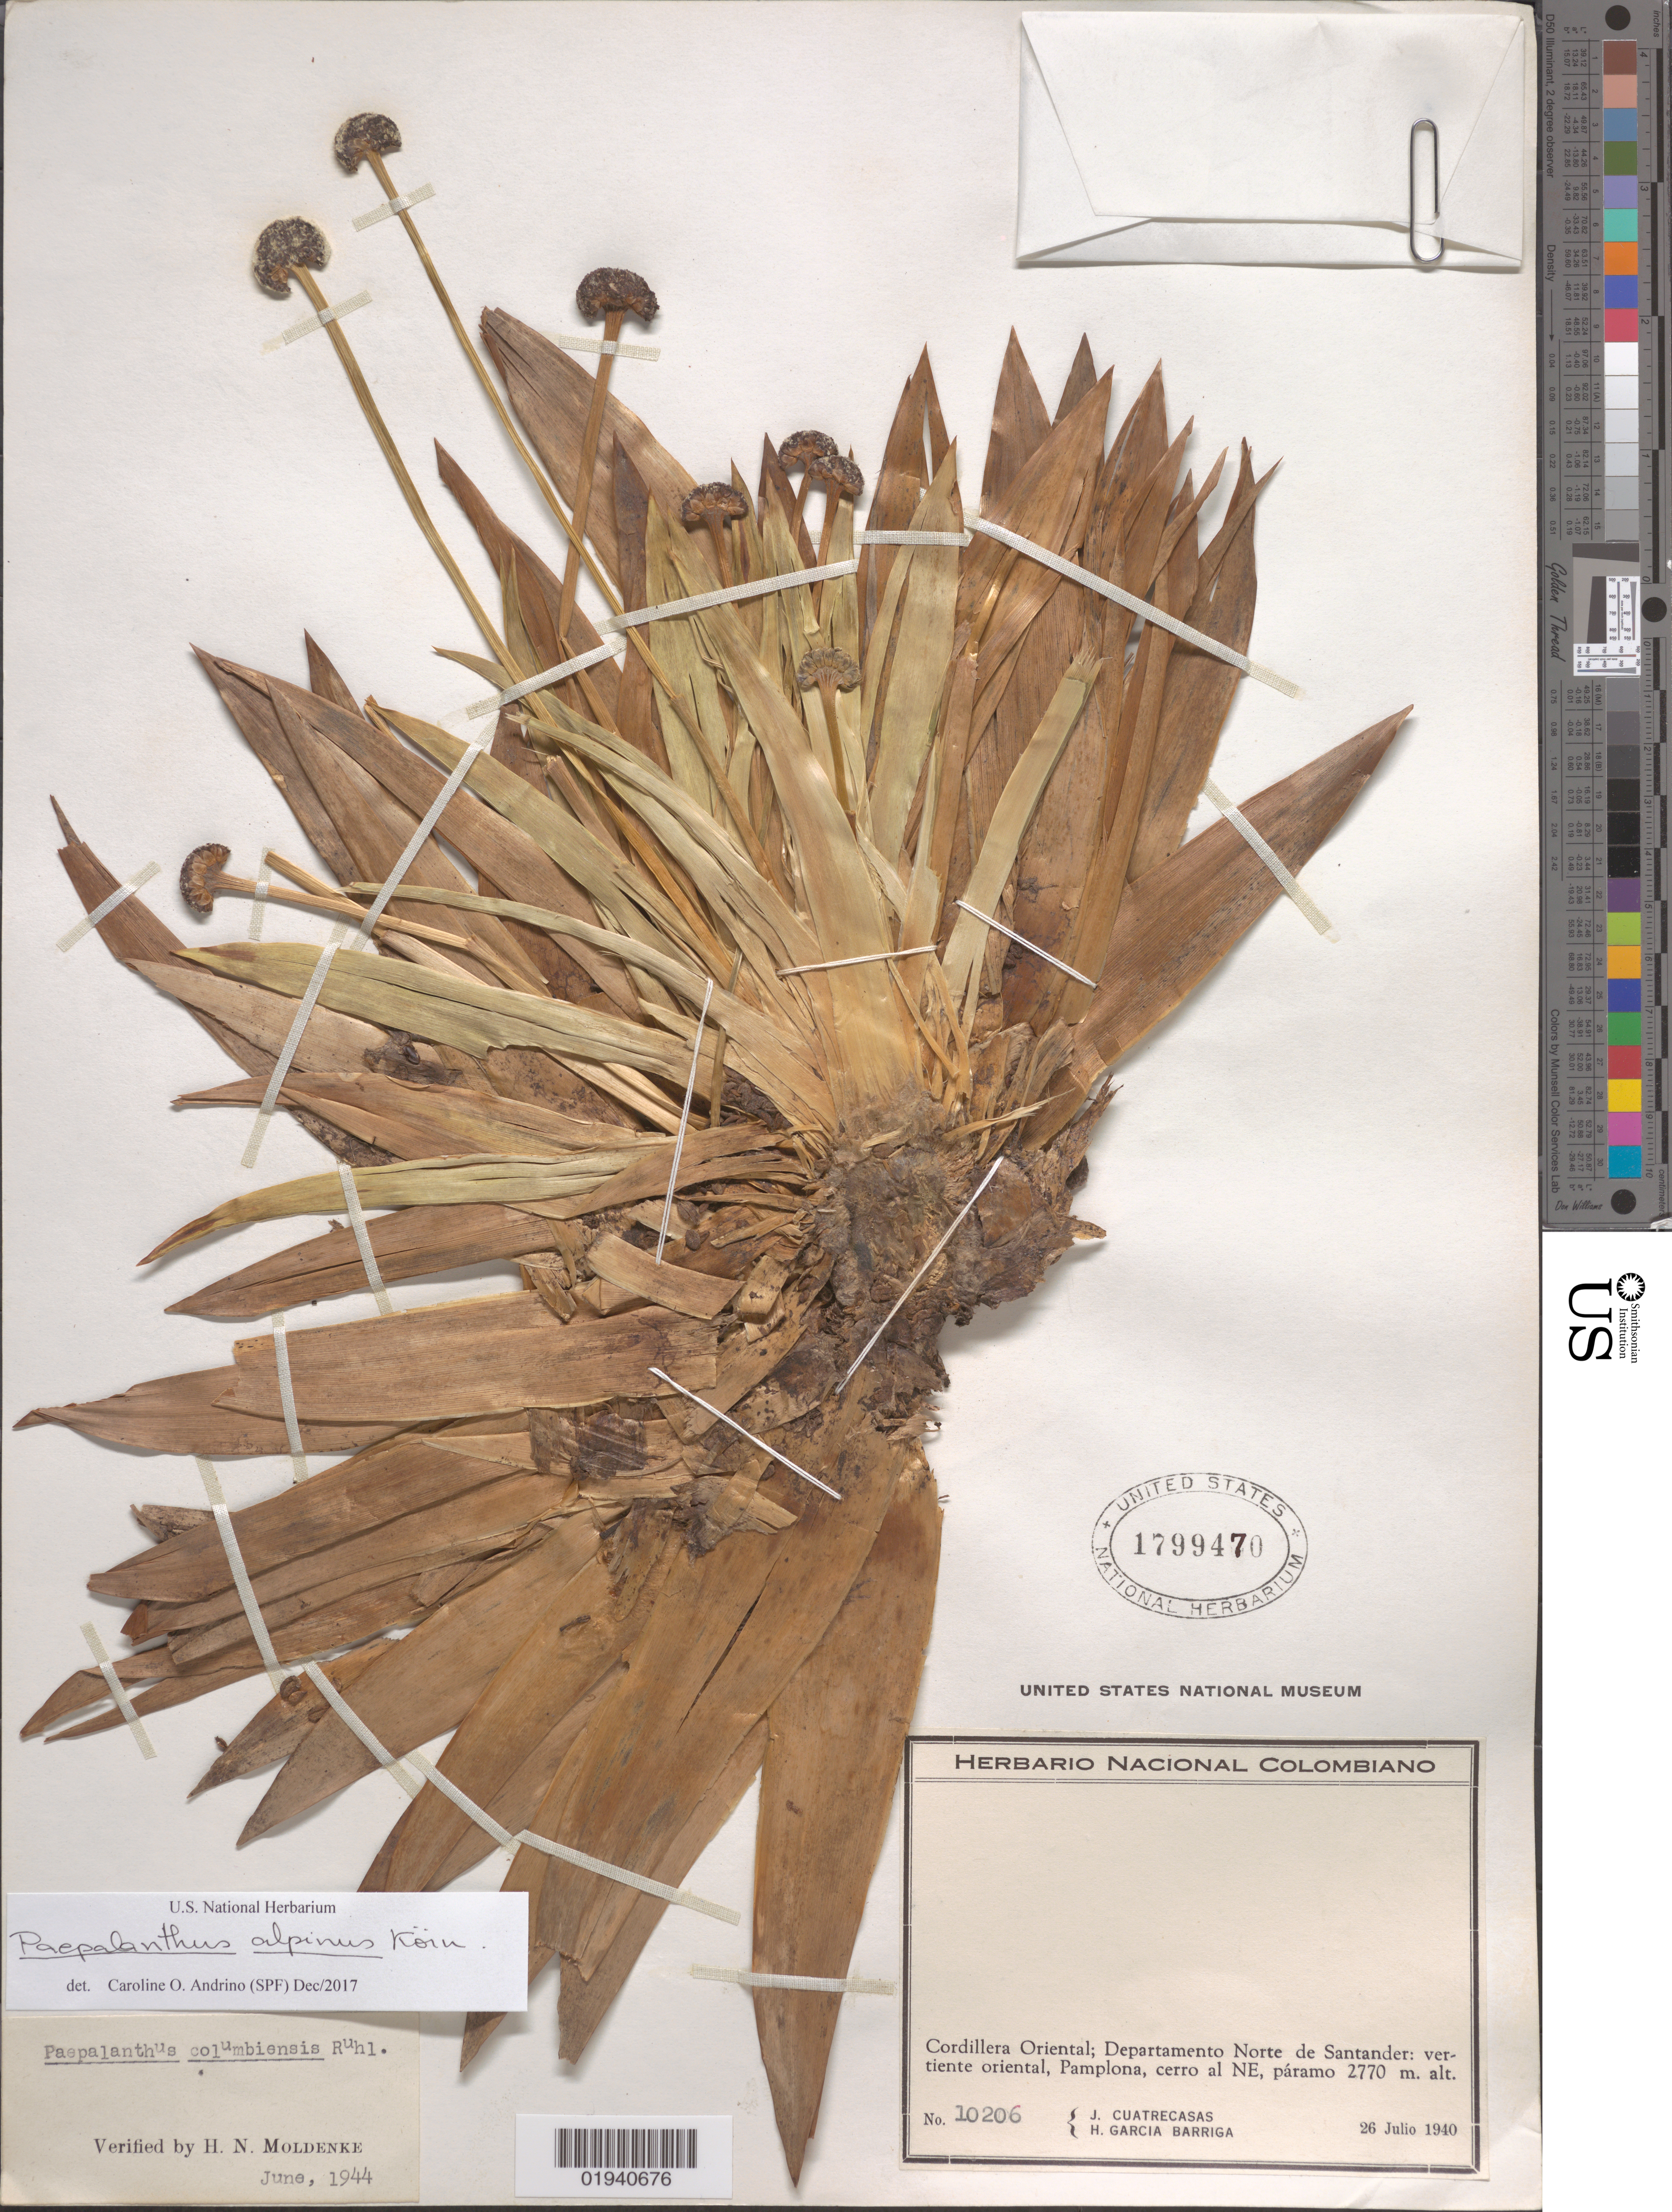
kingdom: Plantae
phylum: Tracheophyta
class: Liliopsida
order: Poales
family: Eriocaulaceae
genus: Paepalanthus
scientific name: Paepalanthus alpinus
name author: Körn.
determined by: Andrino, C. O.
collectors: J. Cuatrecasas & H. García Barriga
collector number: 10206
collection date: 1940-07-26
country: Colombia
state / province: Norte de Santander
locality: Cordillera Oriental; vertiente oriental, Pamplona, cerro al NE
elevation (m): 2770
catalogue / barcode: US 1799470